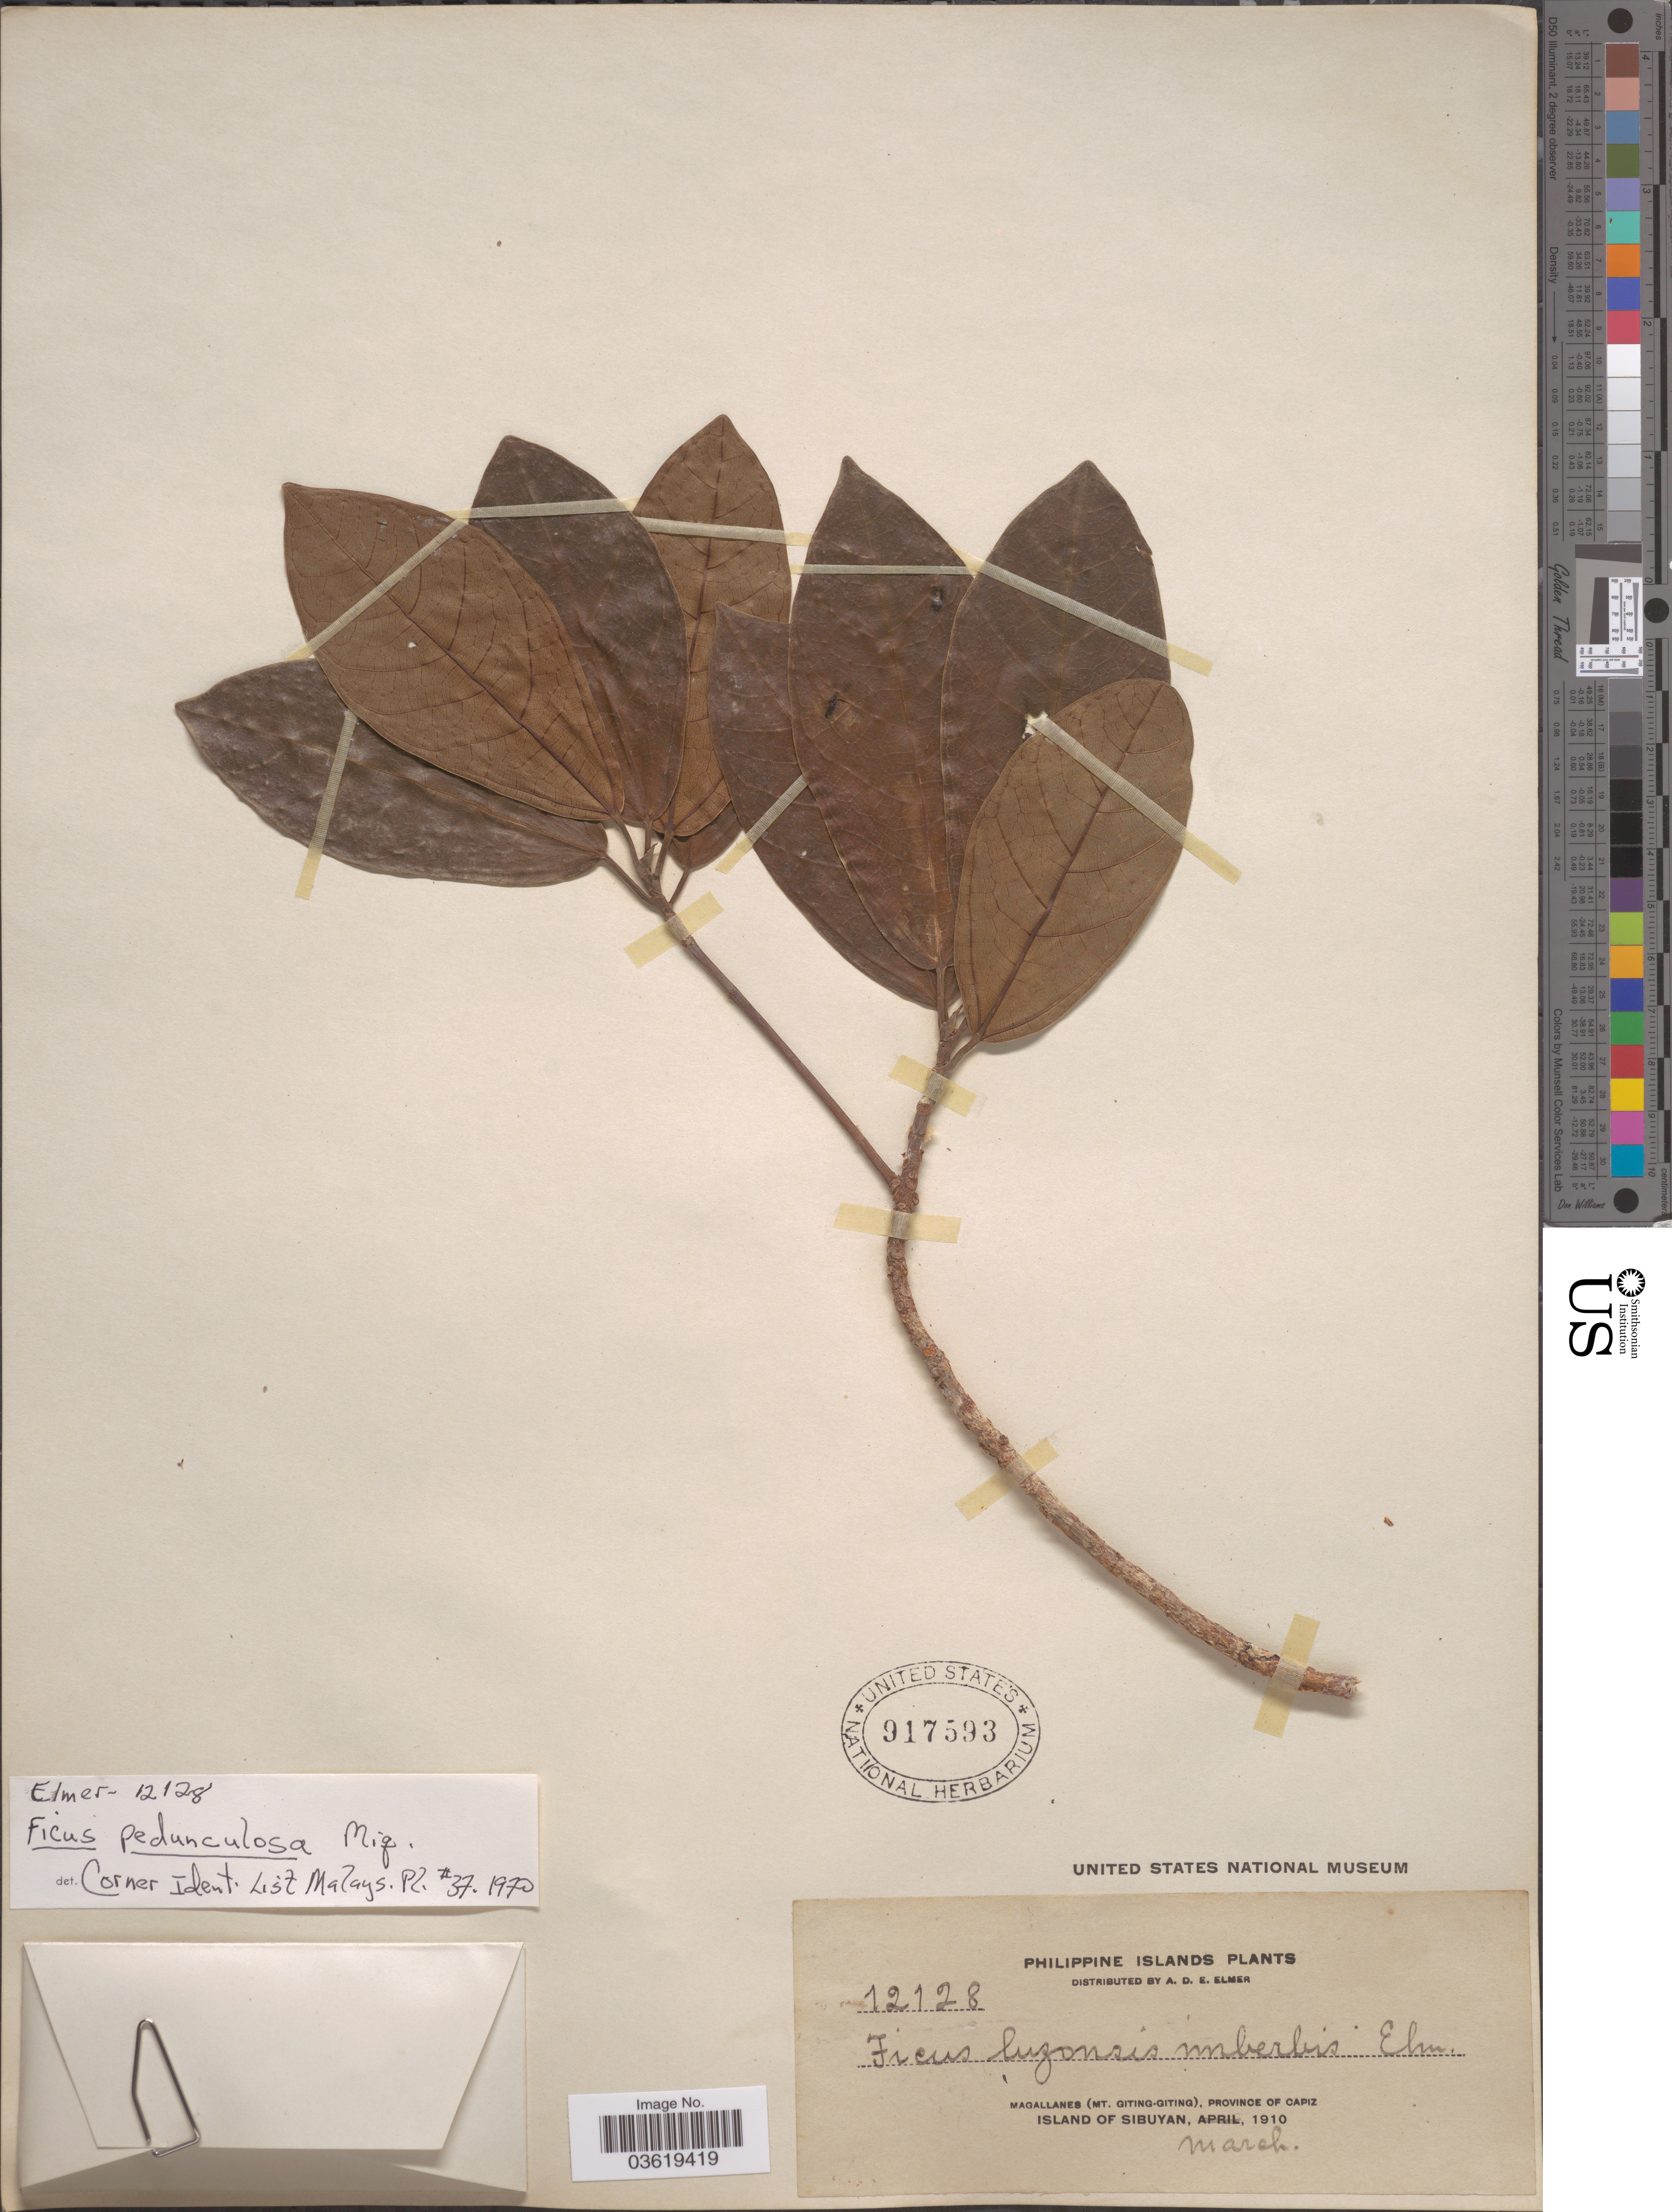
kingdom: Plantae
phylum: Tracheophyta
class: Magnoliopsida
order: Rosales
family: Moraceae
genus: Ficus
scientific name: Ficus pedunculosa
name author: Miq.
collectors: A. D. E. Elmer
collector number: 12128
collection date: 1910-03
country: Philippines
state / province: Western Visayas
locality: Magallanes (Mt. Giting-Giting), Province of Capiz. Island of Sibuyan.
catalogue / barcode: US 917593